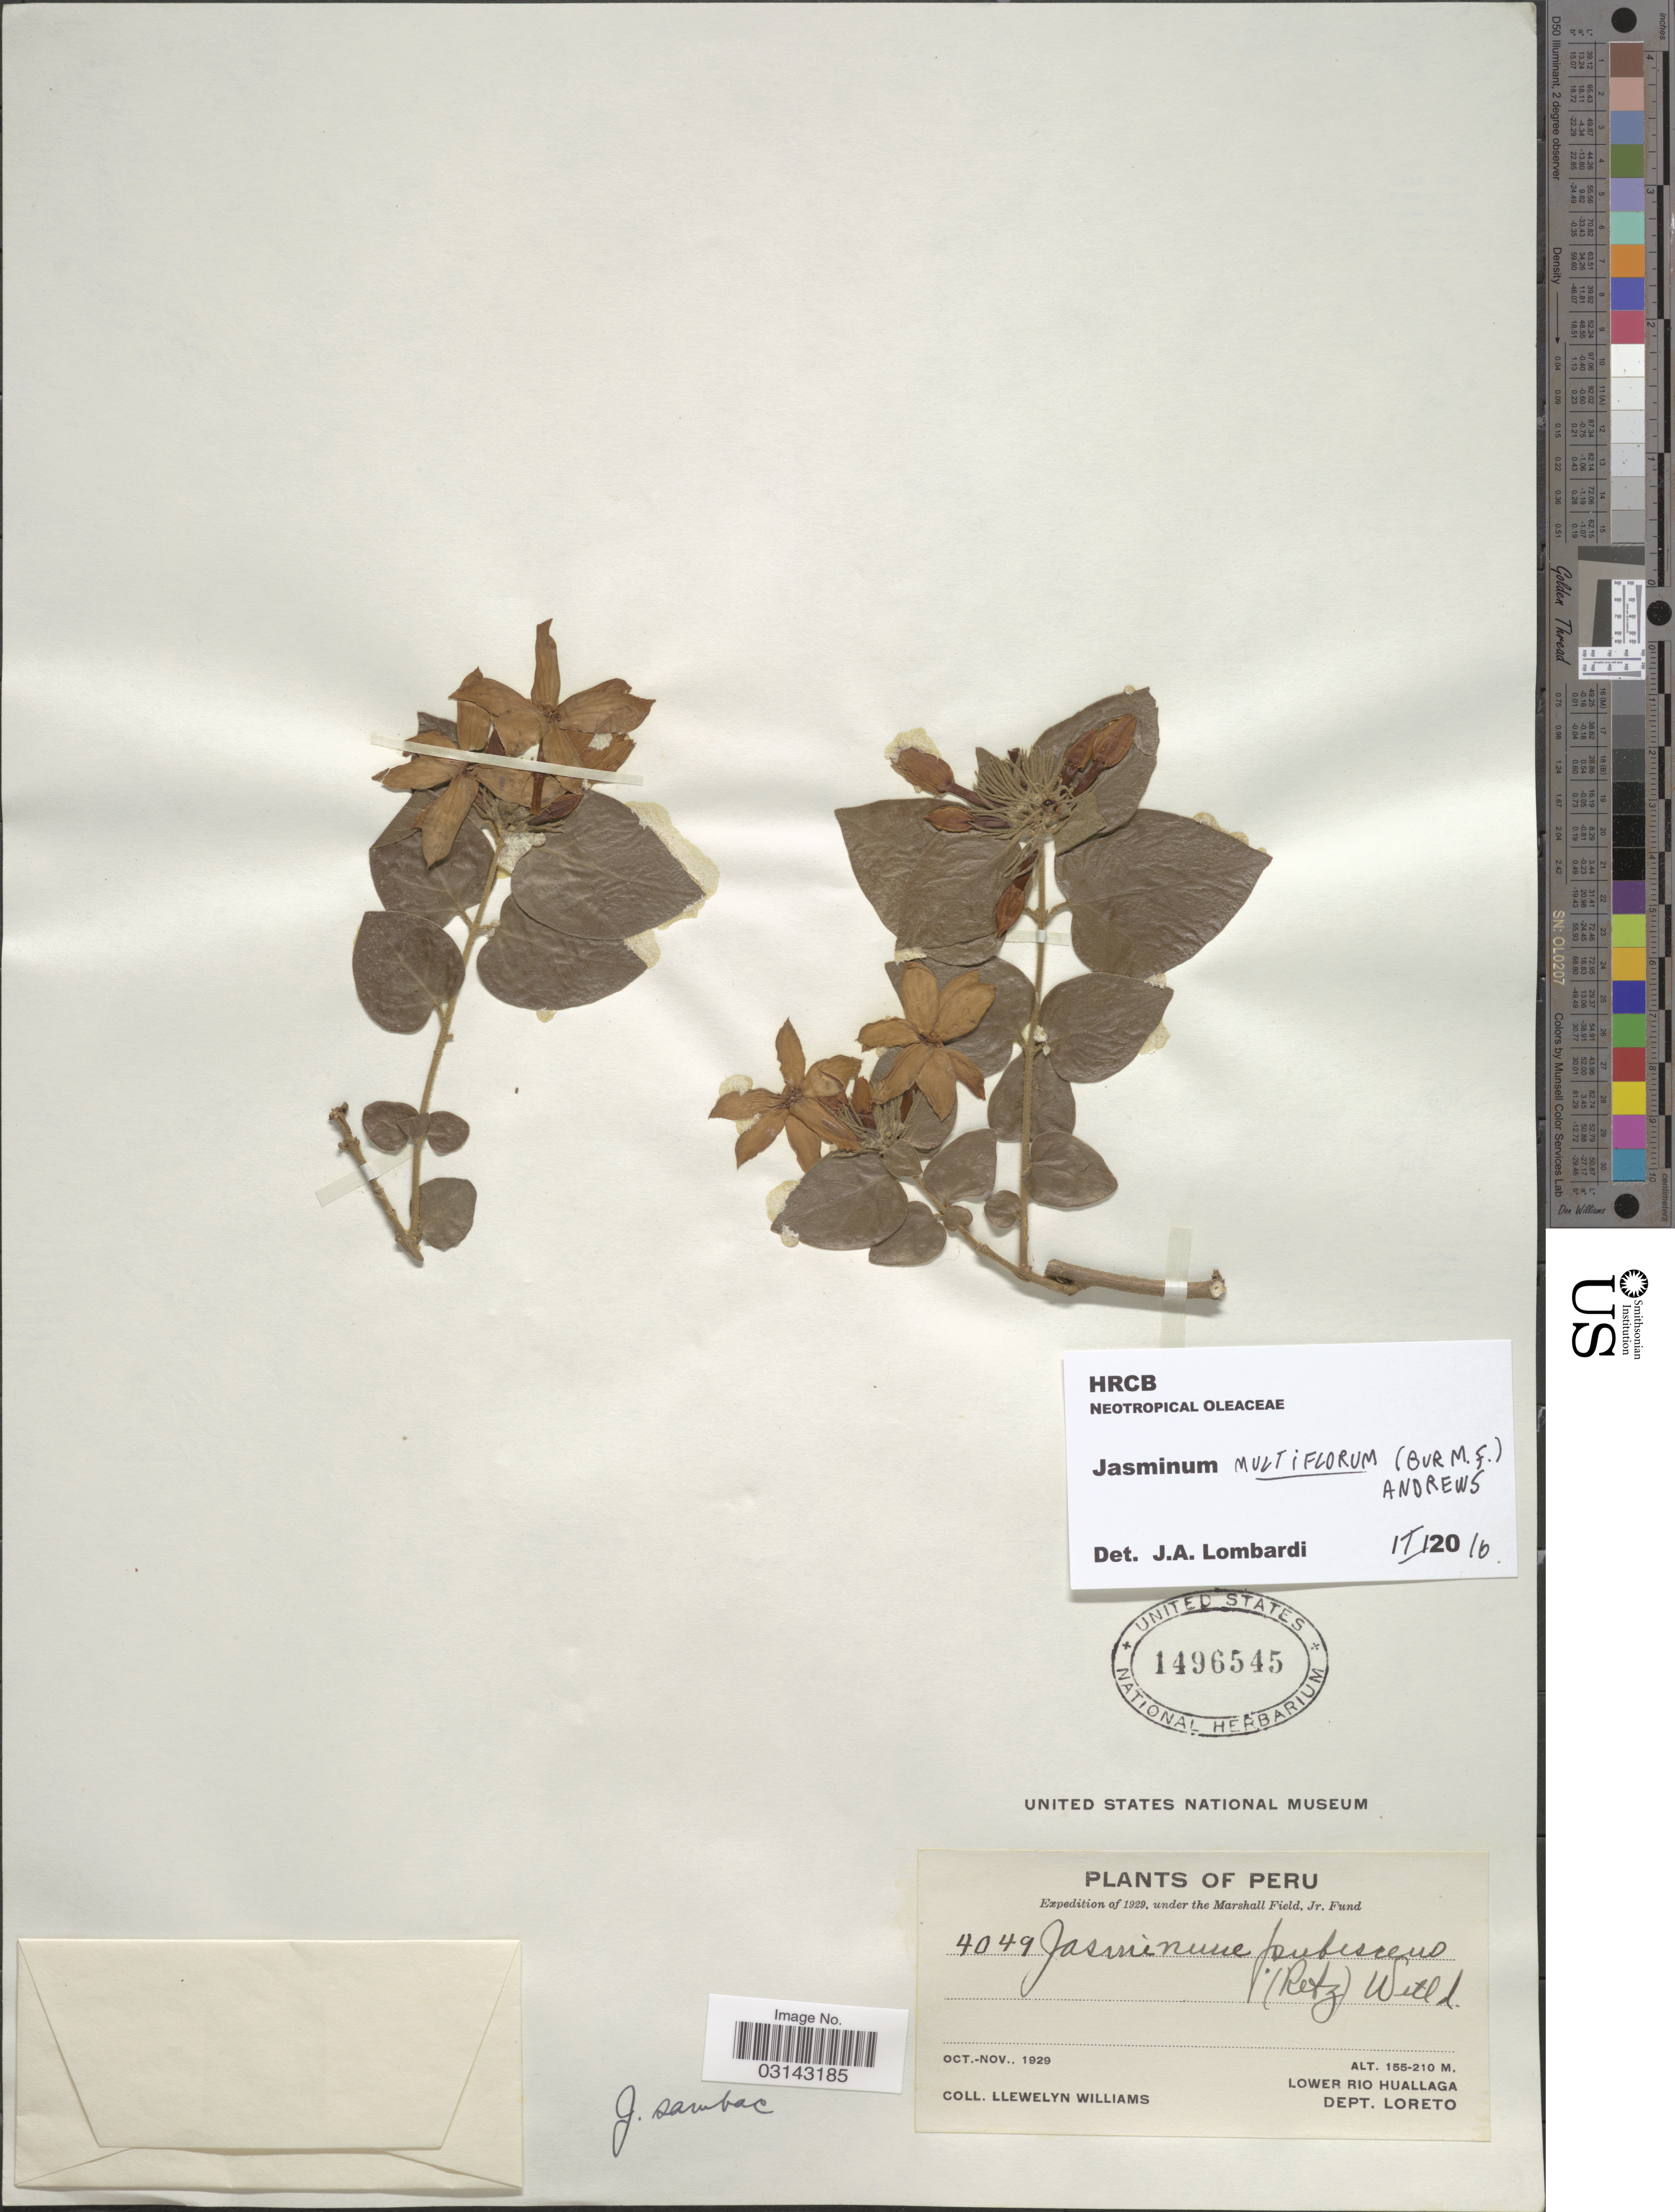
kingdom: Plantae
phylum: Tracheophyta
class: Magnoliopsida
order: Lamiales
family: Oleaceae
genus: Jasminum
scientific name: Jasminum multiflorum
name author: (Burm. f.) Andrews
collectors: Ll. Williams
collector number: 4049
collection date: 1929-10/1929-11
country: Peru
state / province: Loreto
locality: Lower Rio Huallaga. Dept. Loreto.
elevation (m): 155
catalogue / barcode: US 1496545